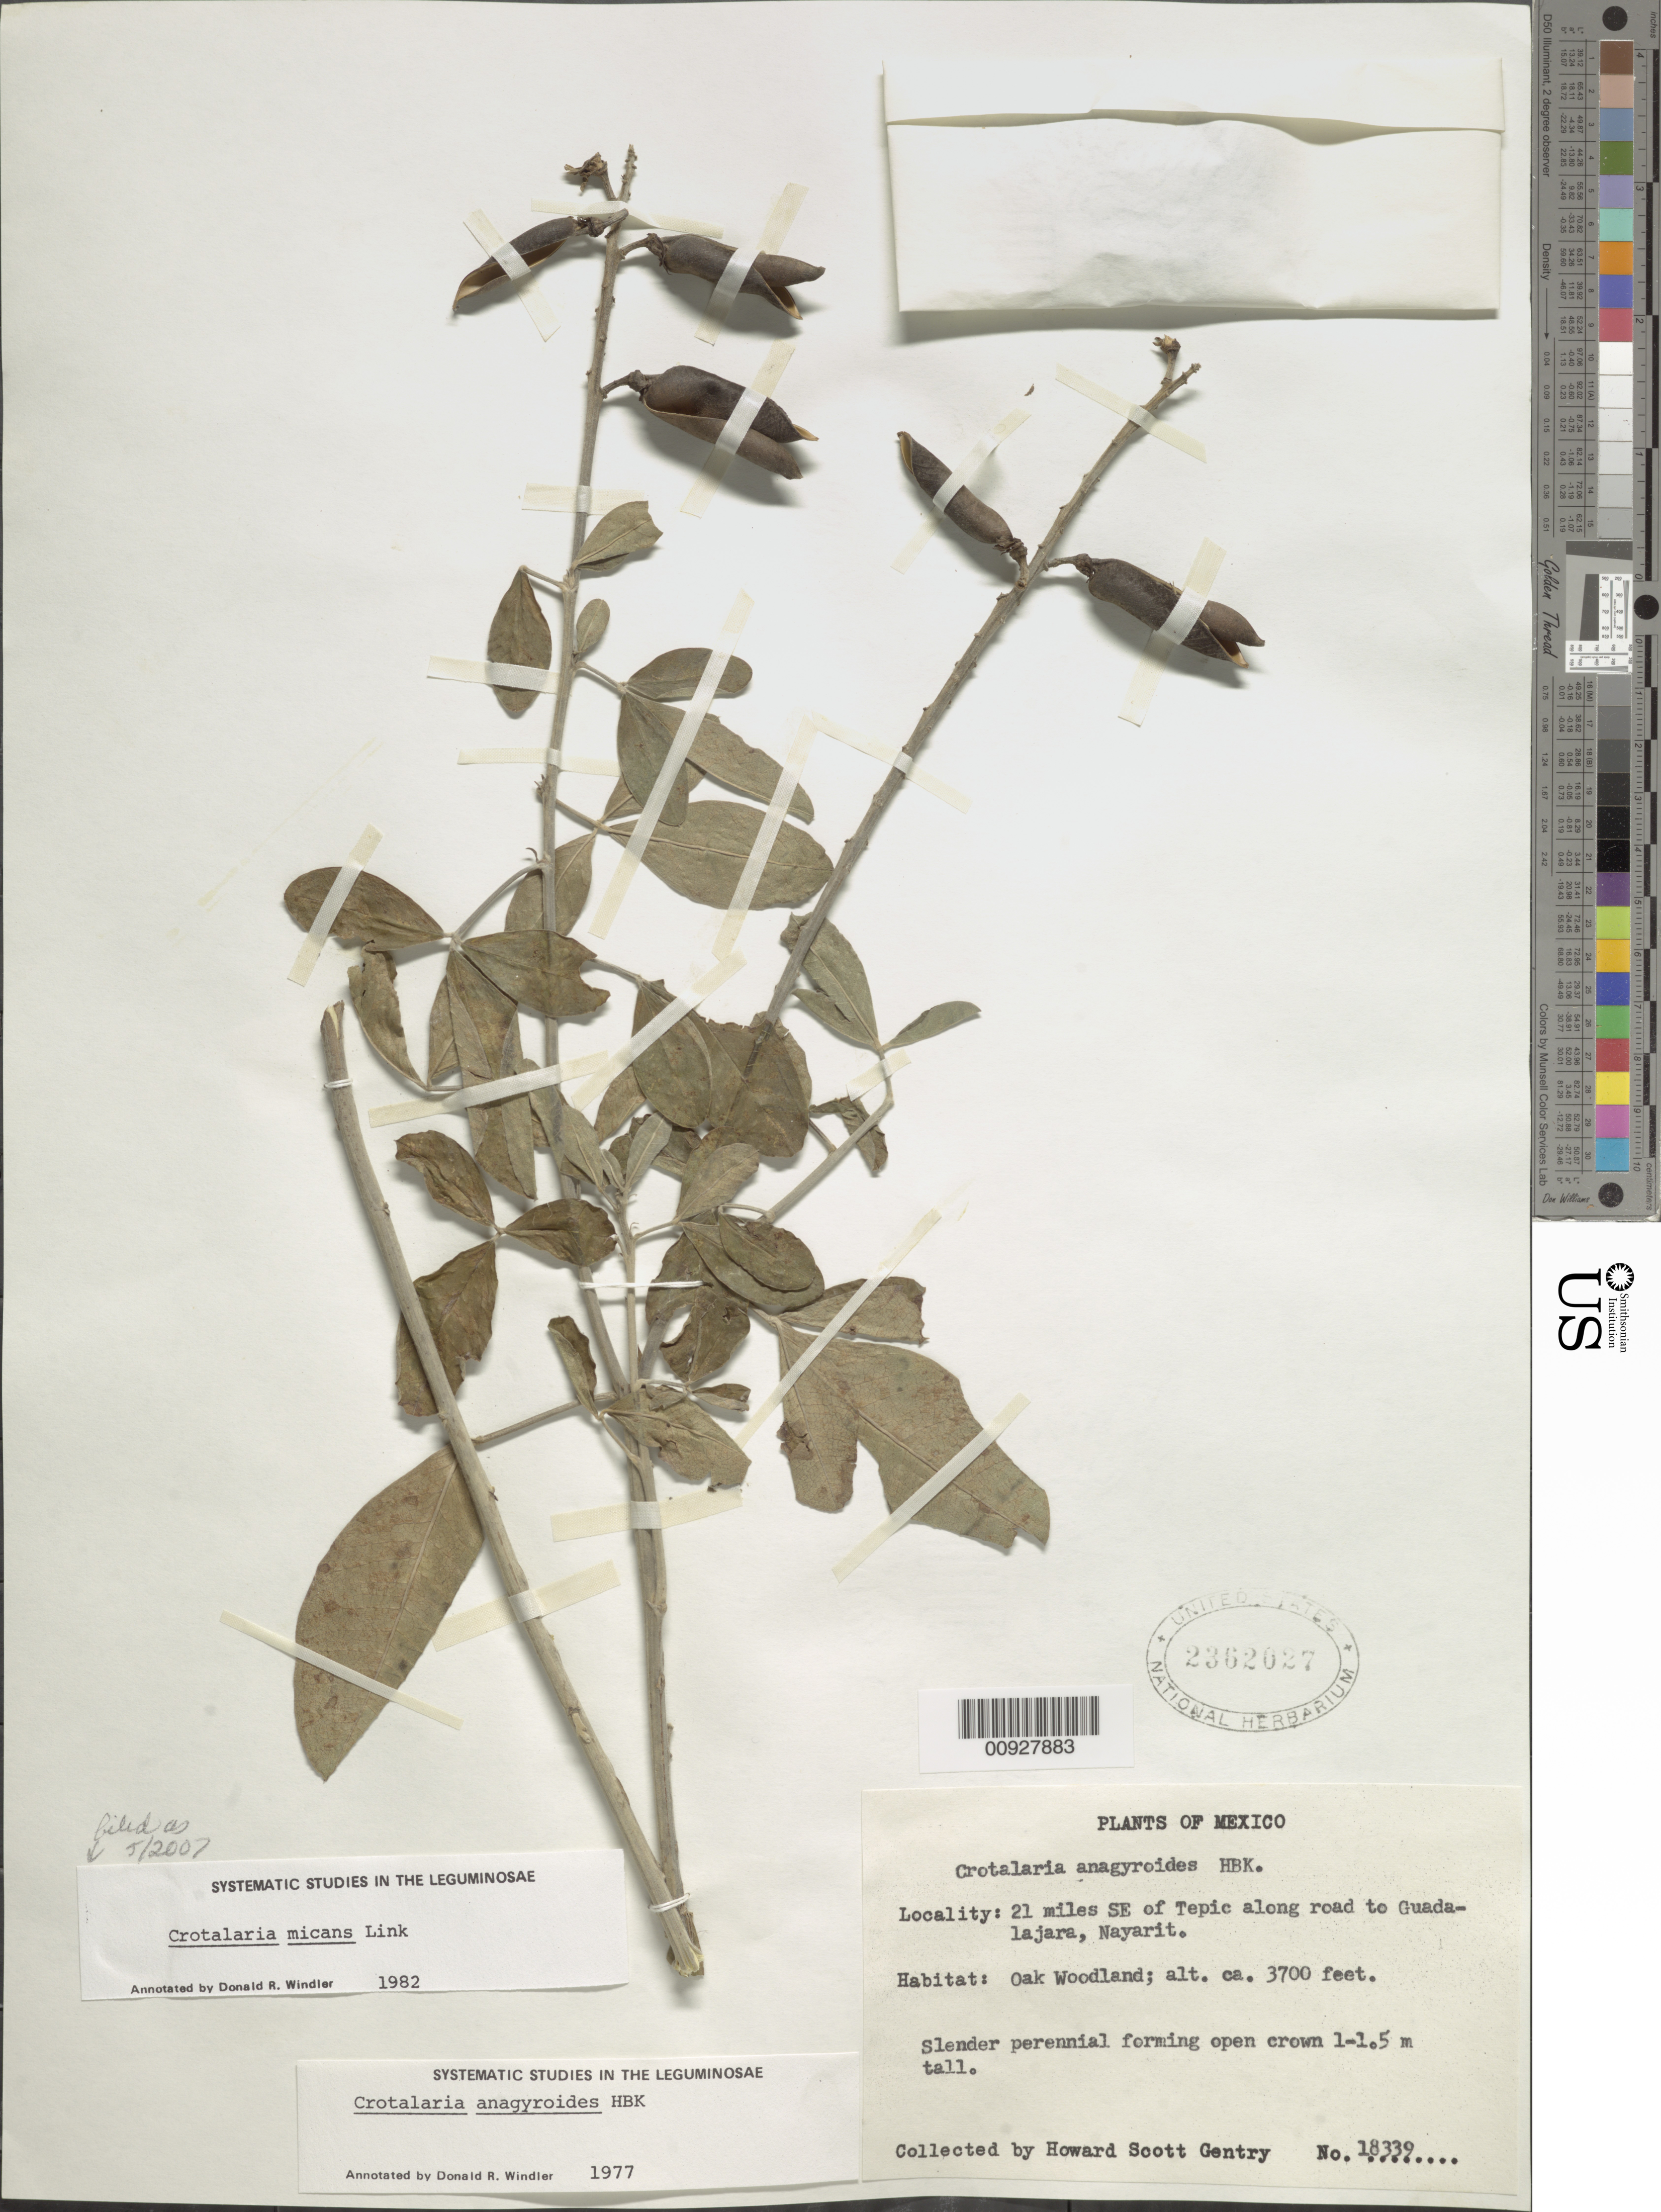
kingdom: Plantae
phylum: Tracheophyta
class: Magnoliopsida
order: Fabales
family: Fabaceae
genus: Crotalaria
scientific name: Crotalaria micans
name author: Link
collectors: H. S. Gentry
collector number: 18339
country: Mexico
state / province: Nayarit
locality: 21 miles SE of Tepic along road to Guadalajara, Nayarit.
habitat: Oak Woodland.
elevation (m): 1128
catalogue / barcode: US 2362027